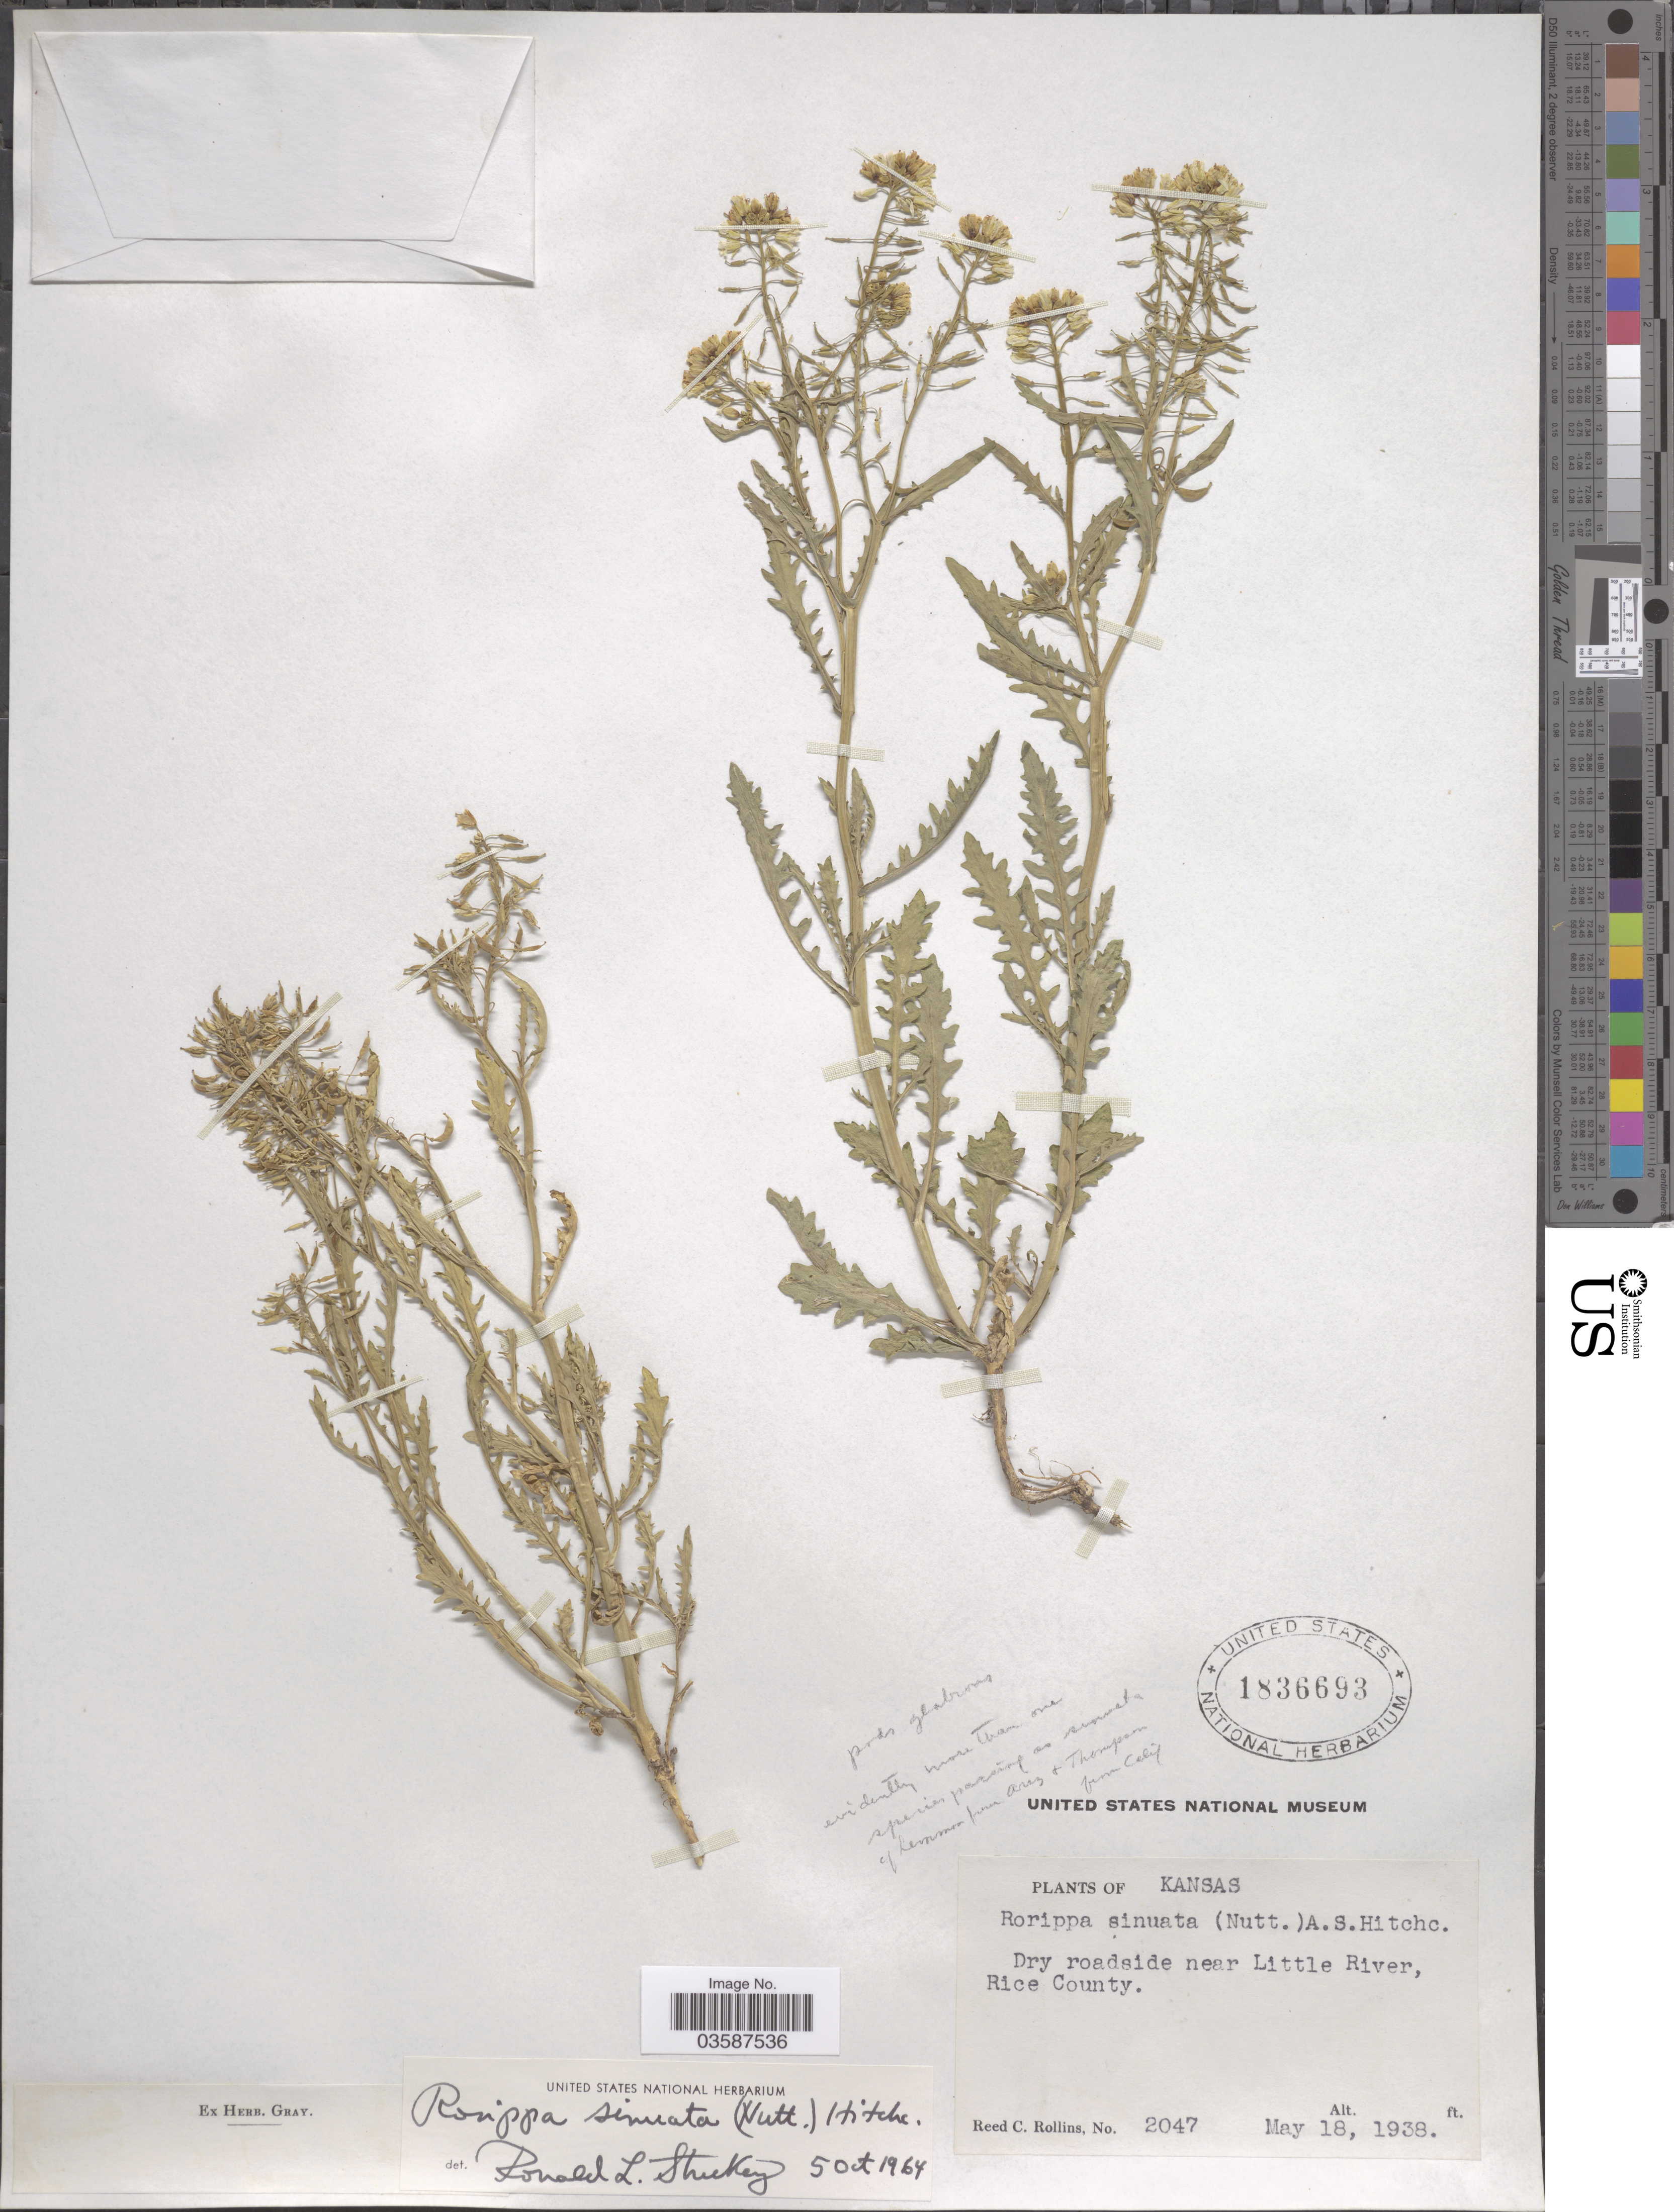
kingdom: Plantae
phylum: Tracheophyta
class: Magnoliopsida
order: Brassicales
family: Brassicaceae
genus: Rorippa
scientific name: Rorippa sinuata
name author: (Nutt.) Hitchc.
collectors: R. C. Rollins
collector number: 2047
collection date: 1938-05-18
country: United States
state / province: Kansas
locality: Dry roadside near Little River, Rice County.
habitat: dry roadside near river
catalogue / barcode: US 1836693